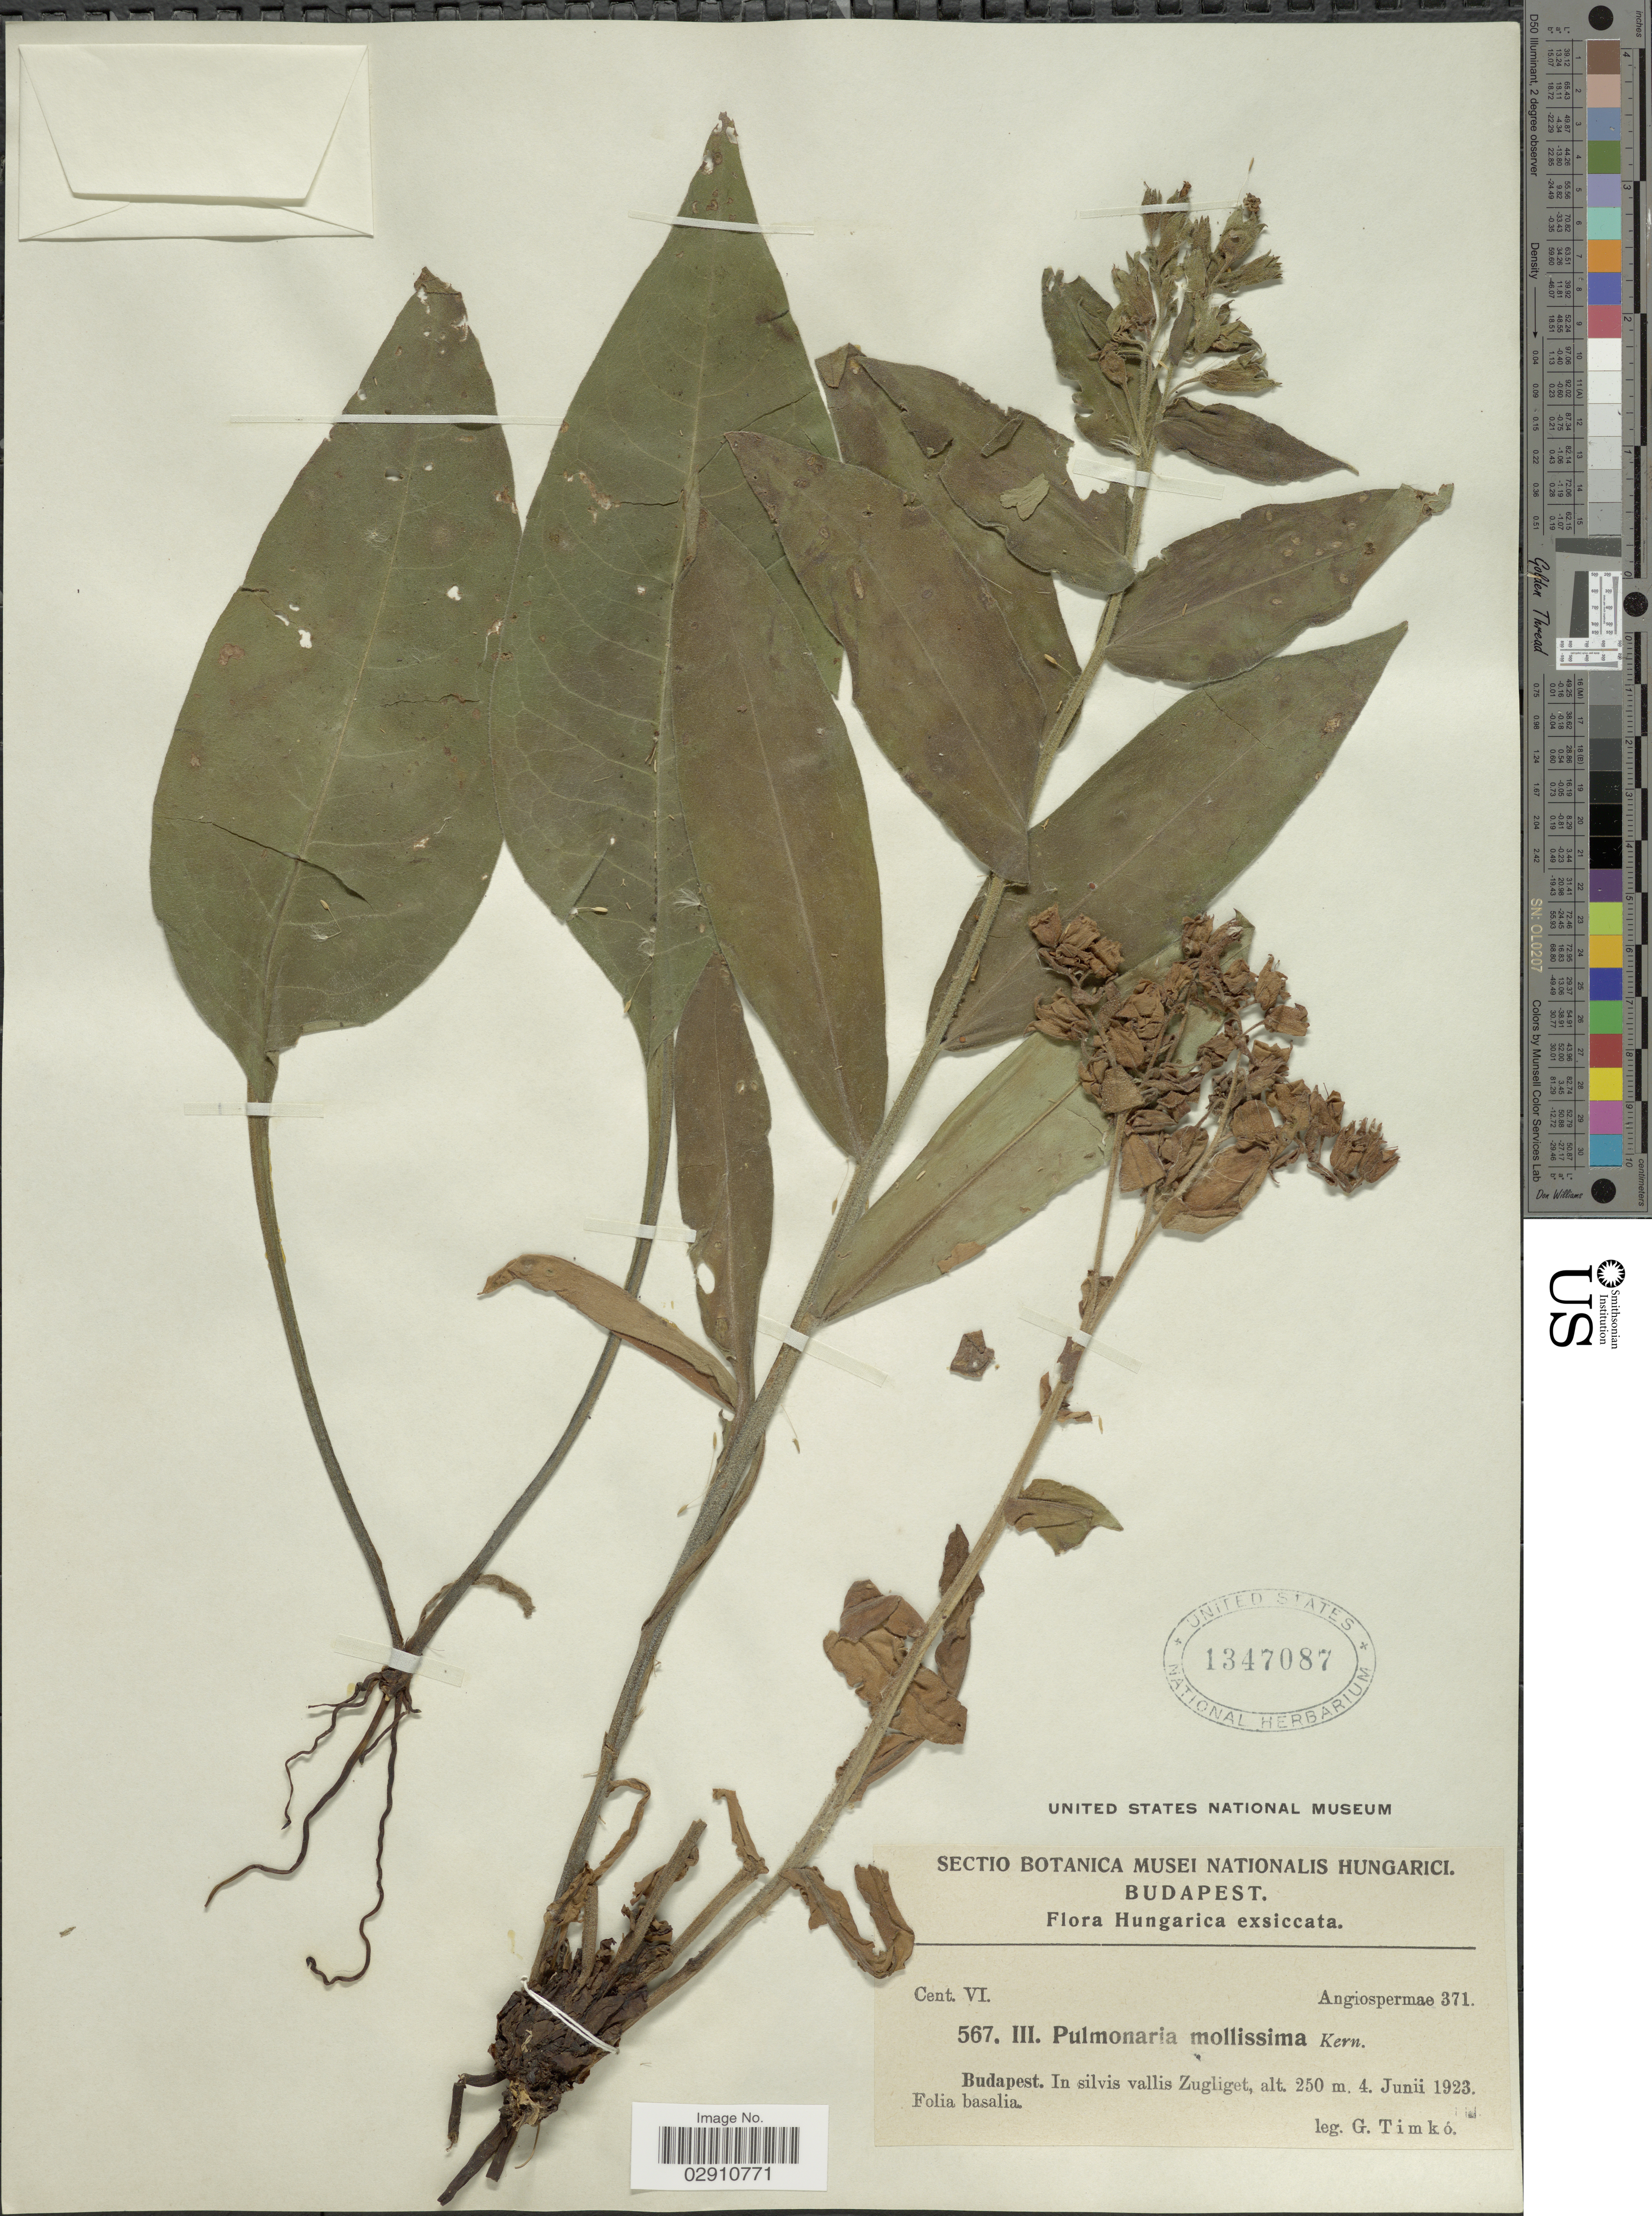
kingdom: Plantae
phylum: Tracheophyta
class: Magnoliopsida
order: Boraginales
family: Boraginaceae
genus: Pulmonaria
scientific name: Pulmonaria mollissima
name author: A. Kern.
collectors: G. Timko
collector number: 567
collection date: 1923-06-04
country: Hungary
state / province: Budapest, Capital District of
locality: Budapest. In silvis vallis Zugliget.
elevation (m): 250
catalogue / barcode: US 1347087